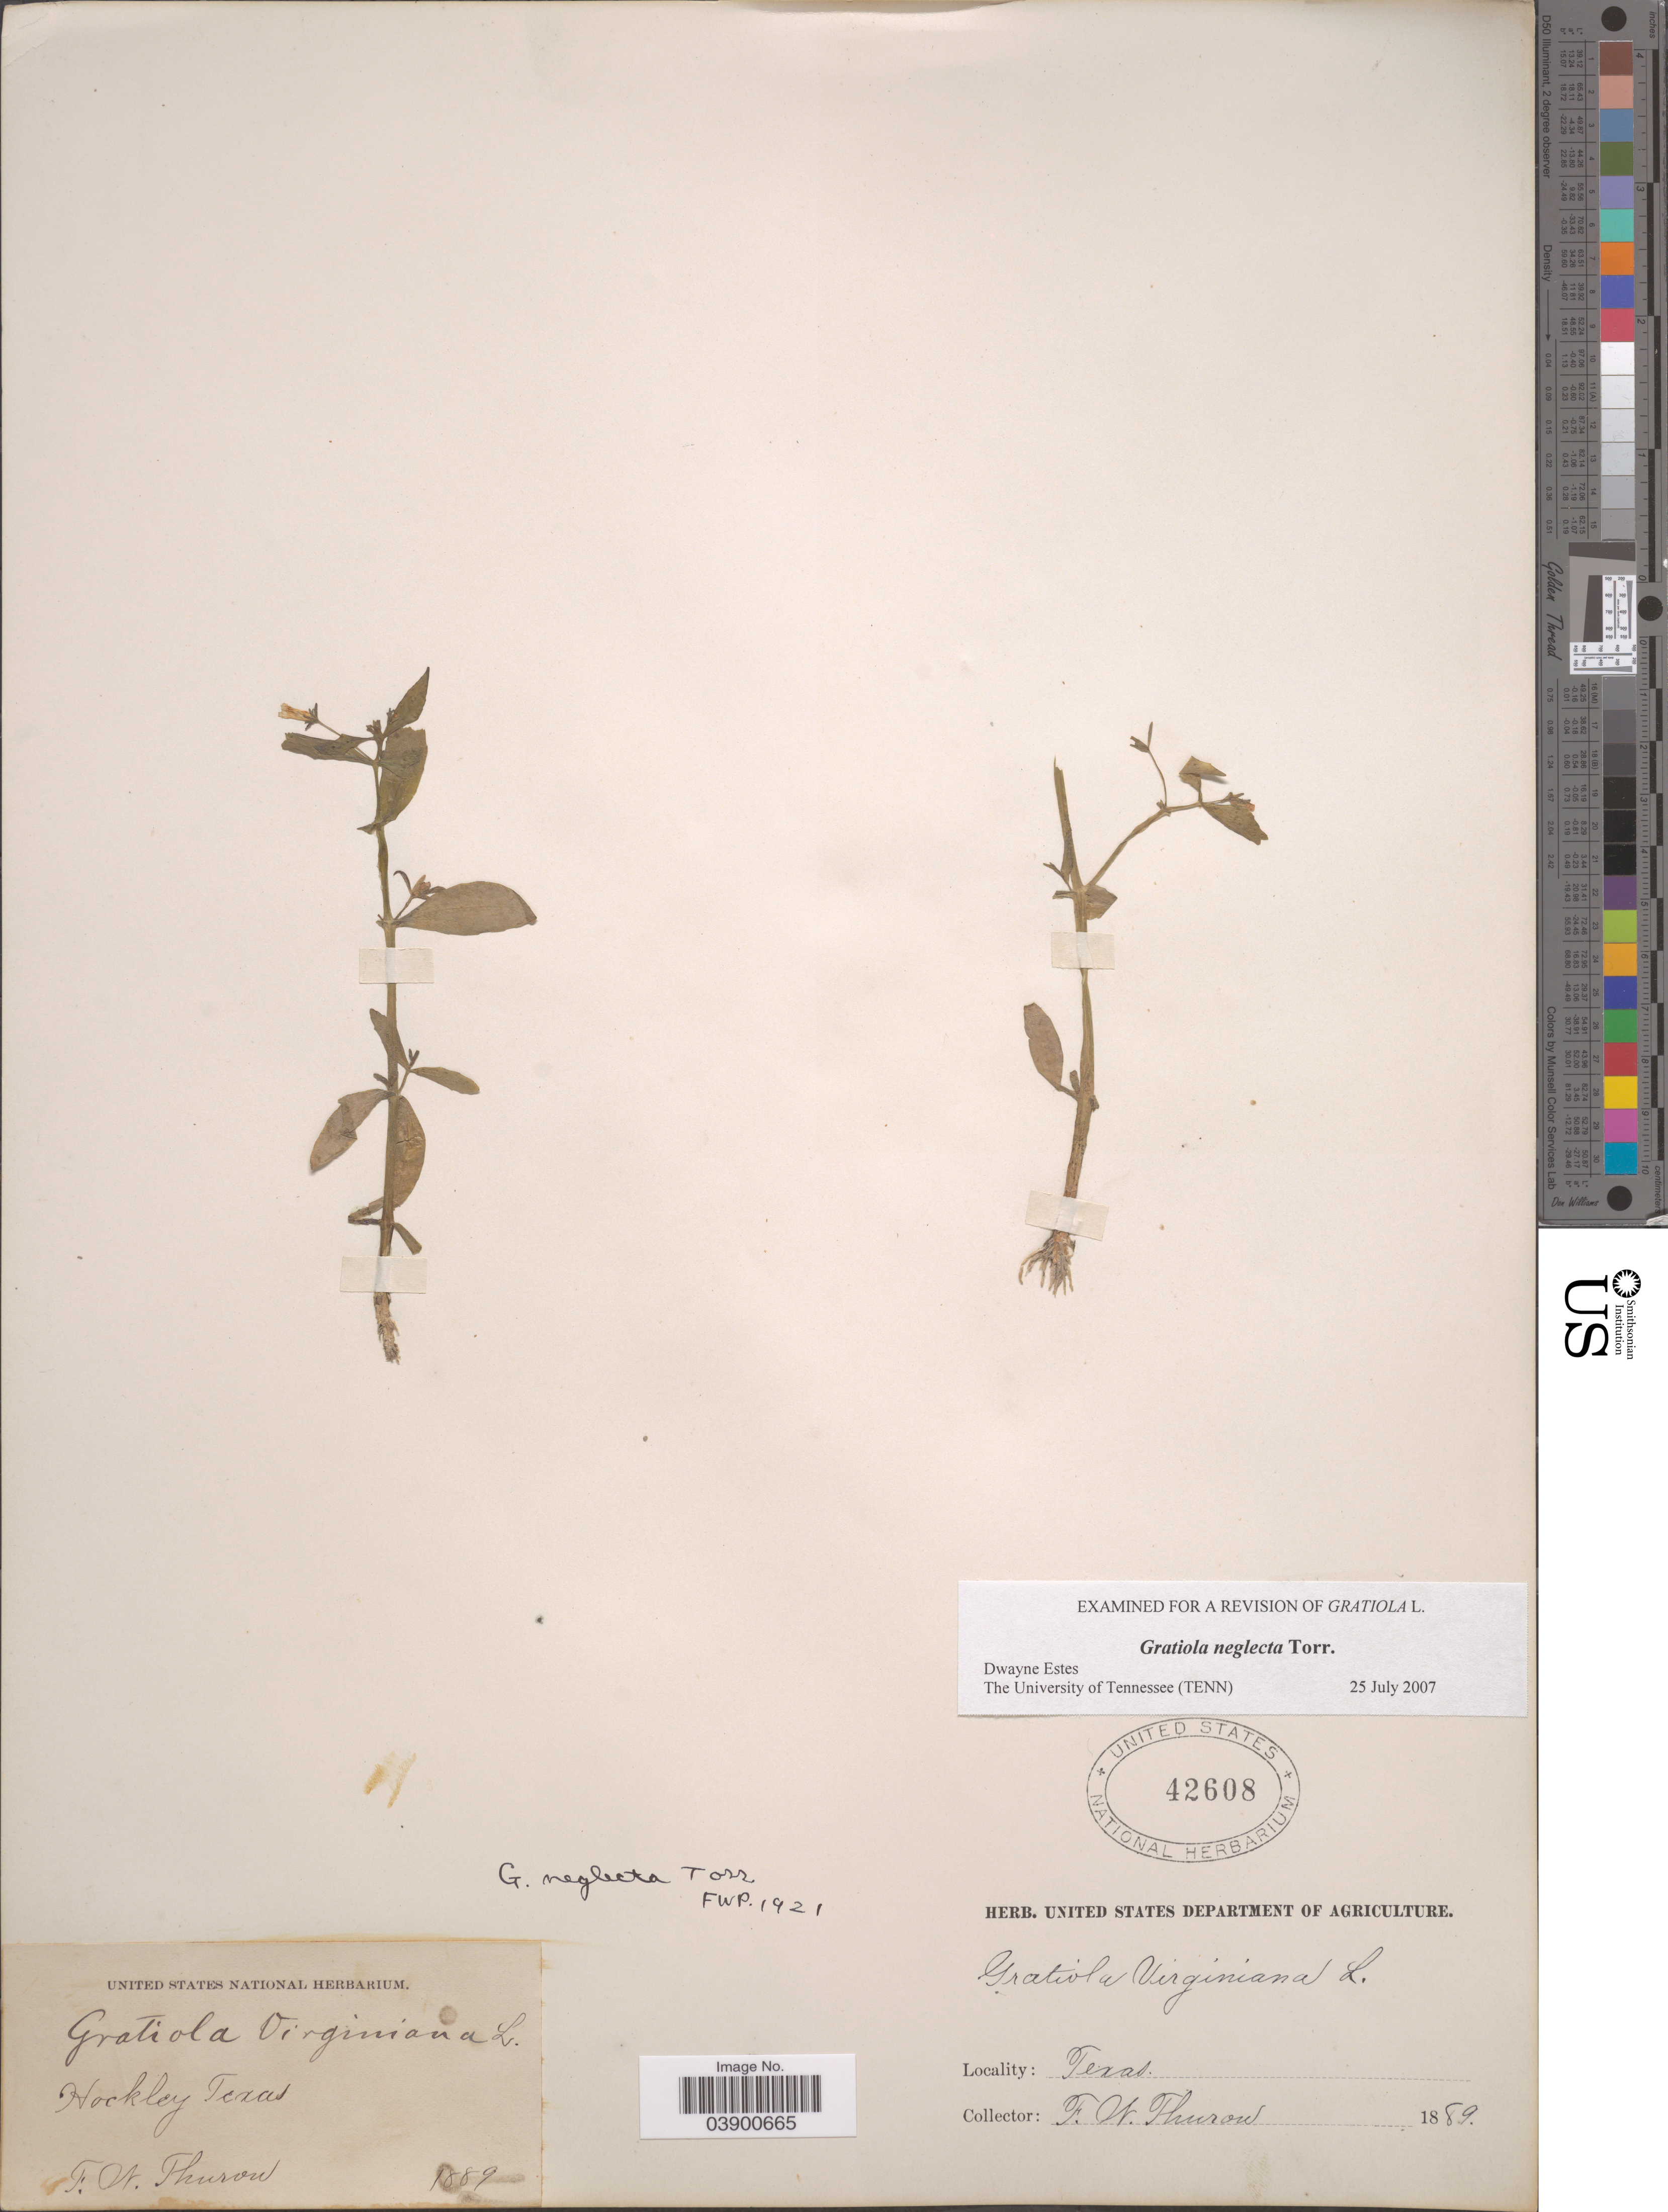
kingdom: Plantae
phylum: Tracheophyta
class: Magnoliopsida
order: Lamiales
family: Plantaginaceae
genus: Gratiola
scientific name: Gratiola neglecta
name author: Torr.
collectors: F. Thuron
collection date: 1889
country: United States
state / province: Texas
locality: Hockley.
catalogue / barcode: US 42608